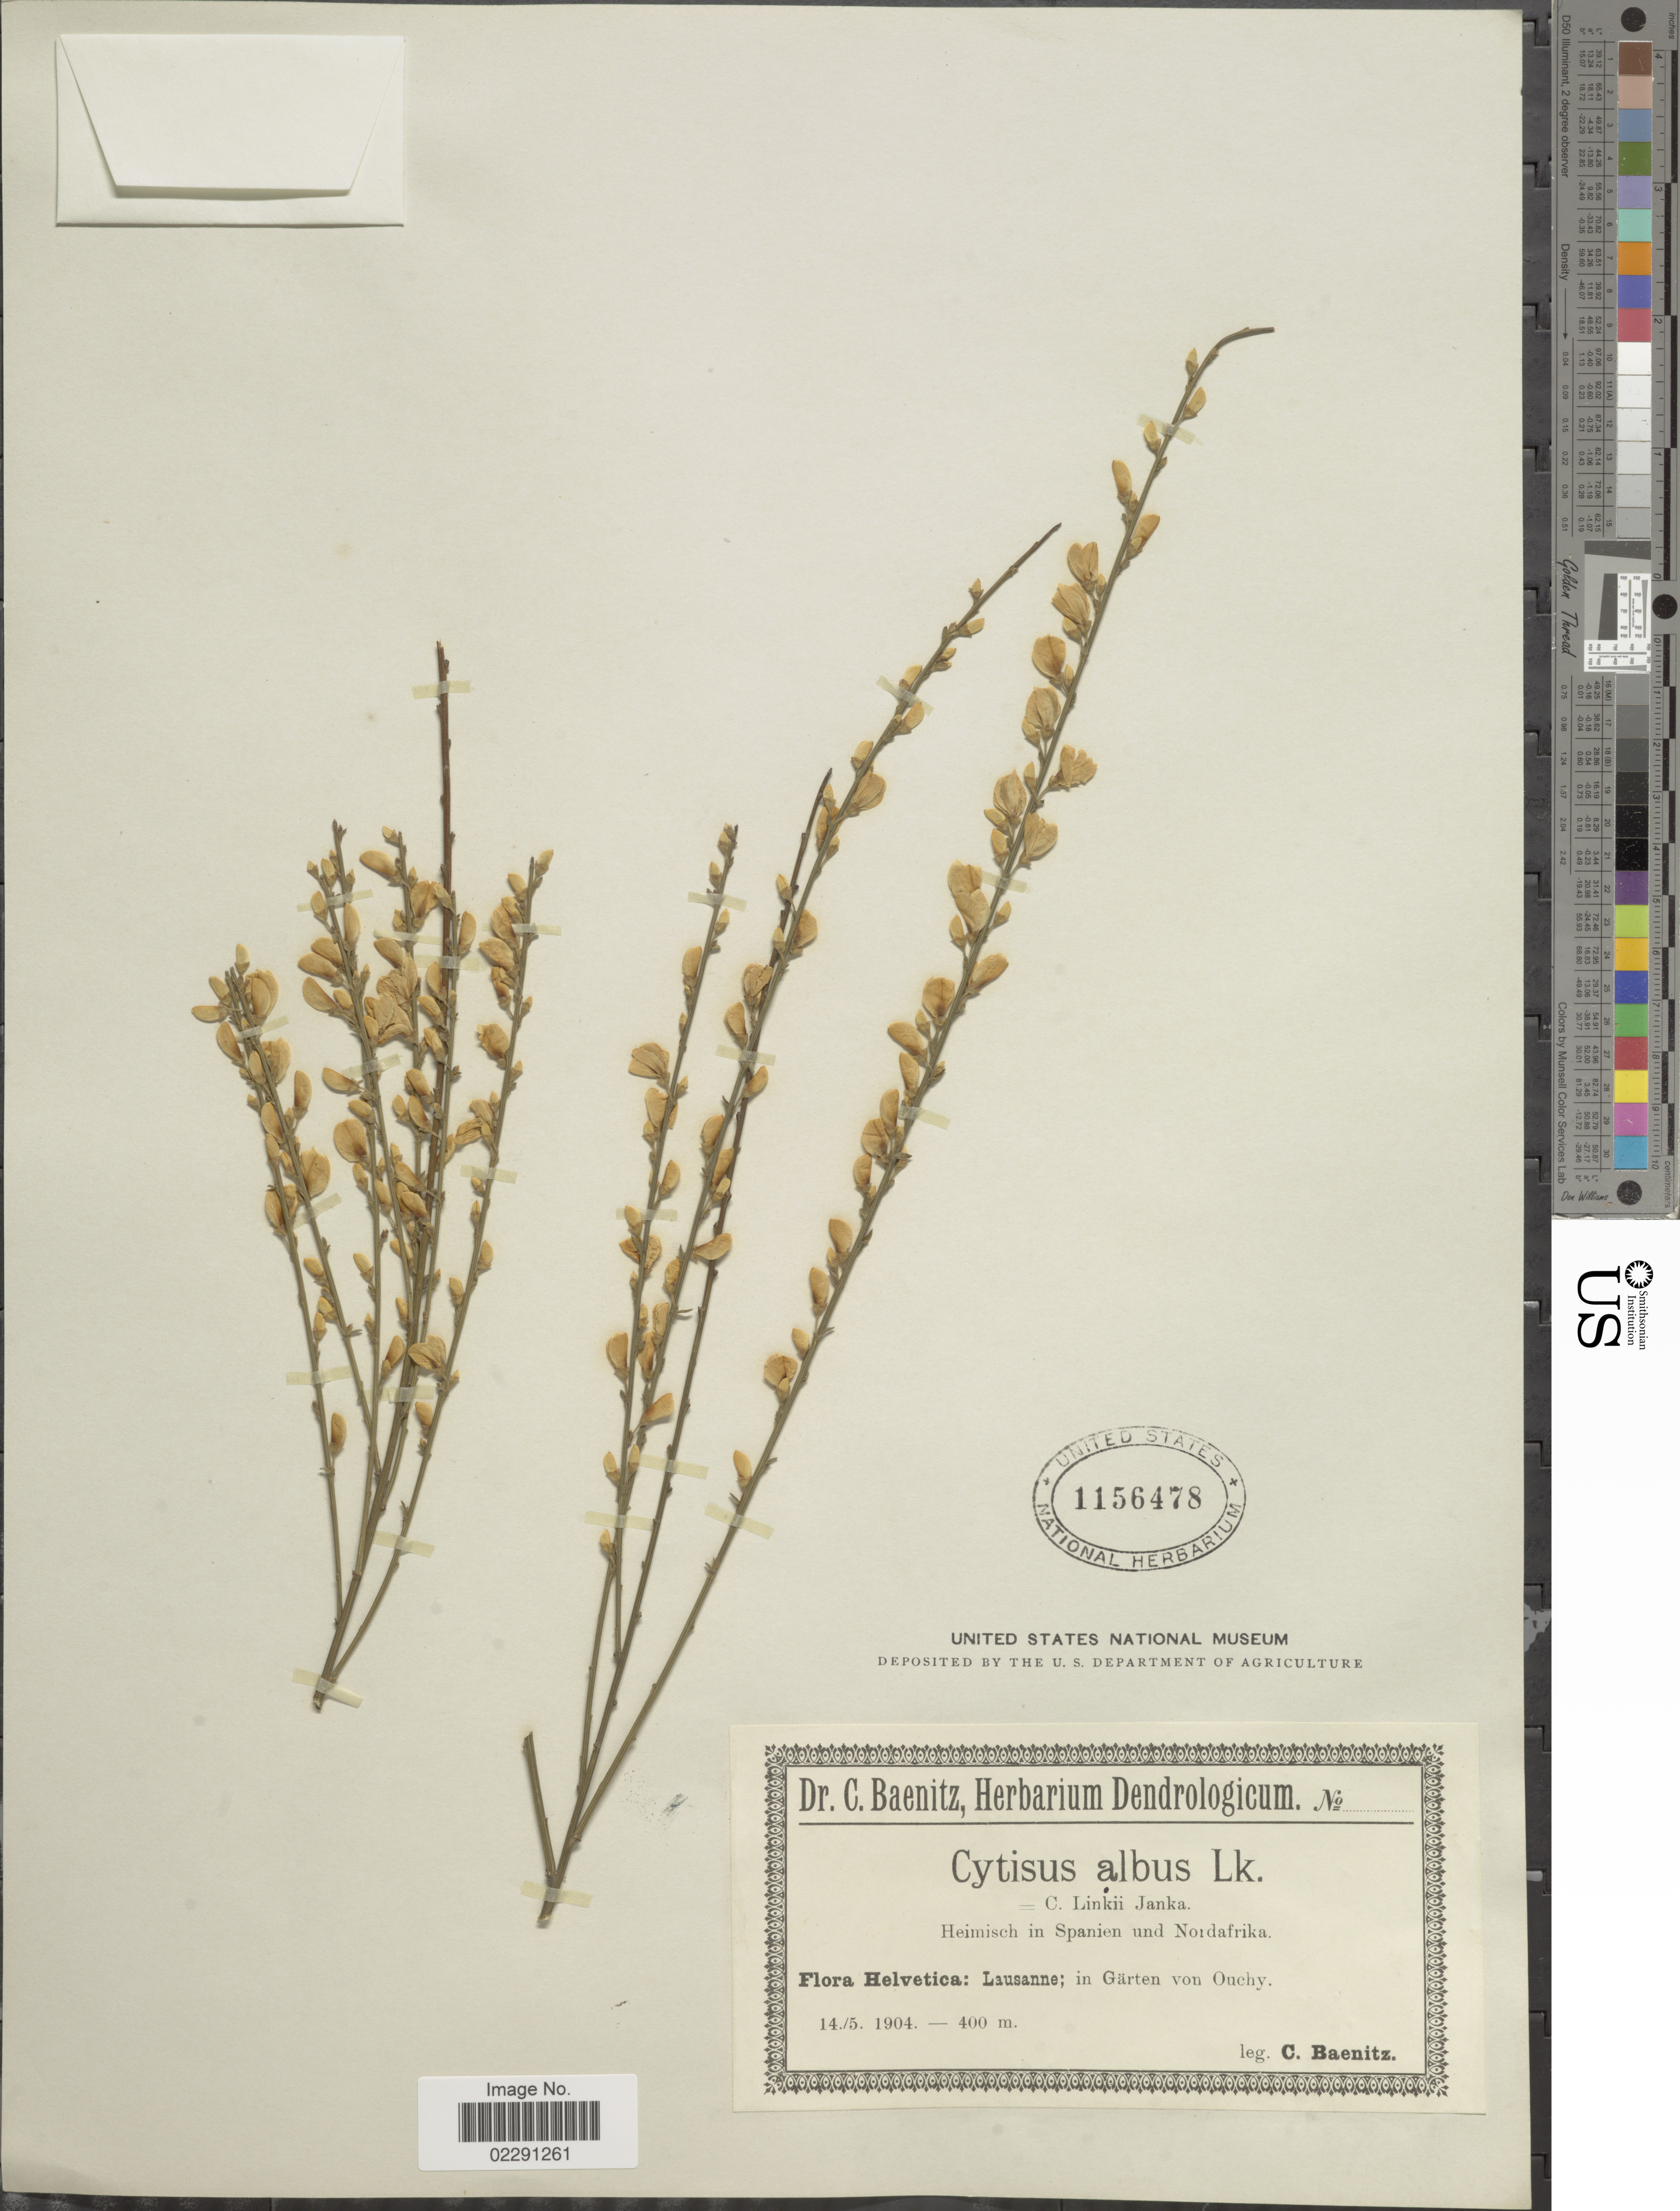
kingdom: Plantae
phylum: Tracheophyta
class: Magnoliopsida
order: Fabales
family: Fabaceae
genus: Cytisus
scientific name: Cytisus multiflorus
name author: (L'Hér.) Sweet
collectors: C. G. Baenitz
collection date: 1904-05-14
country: Switzerland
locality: Helvetica: Lausanne; in Garten von Onchy.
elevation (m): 400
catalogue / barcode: US 1156478